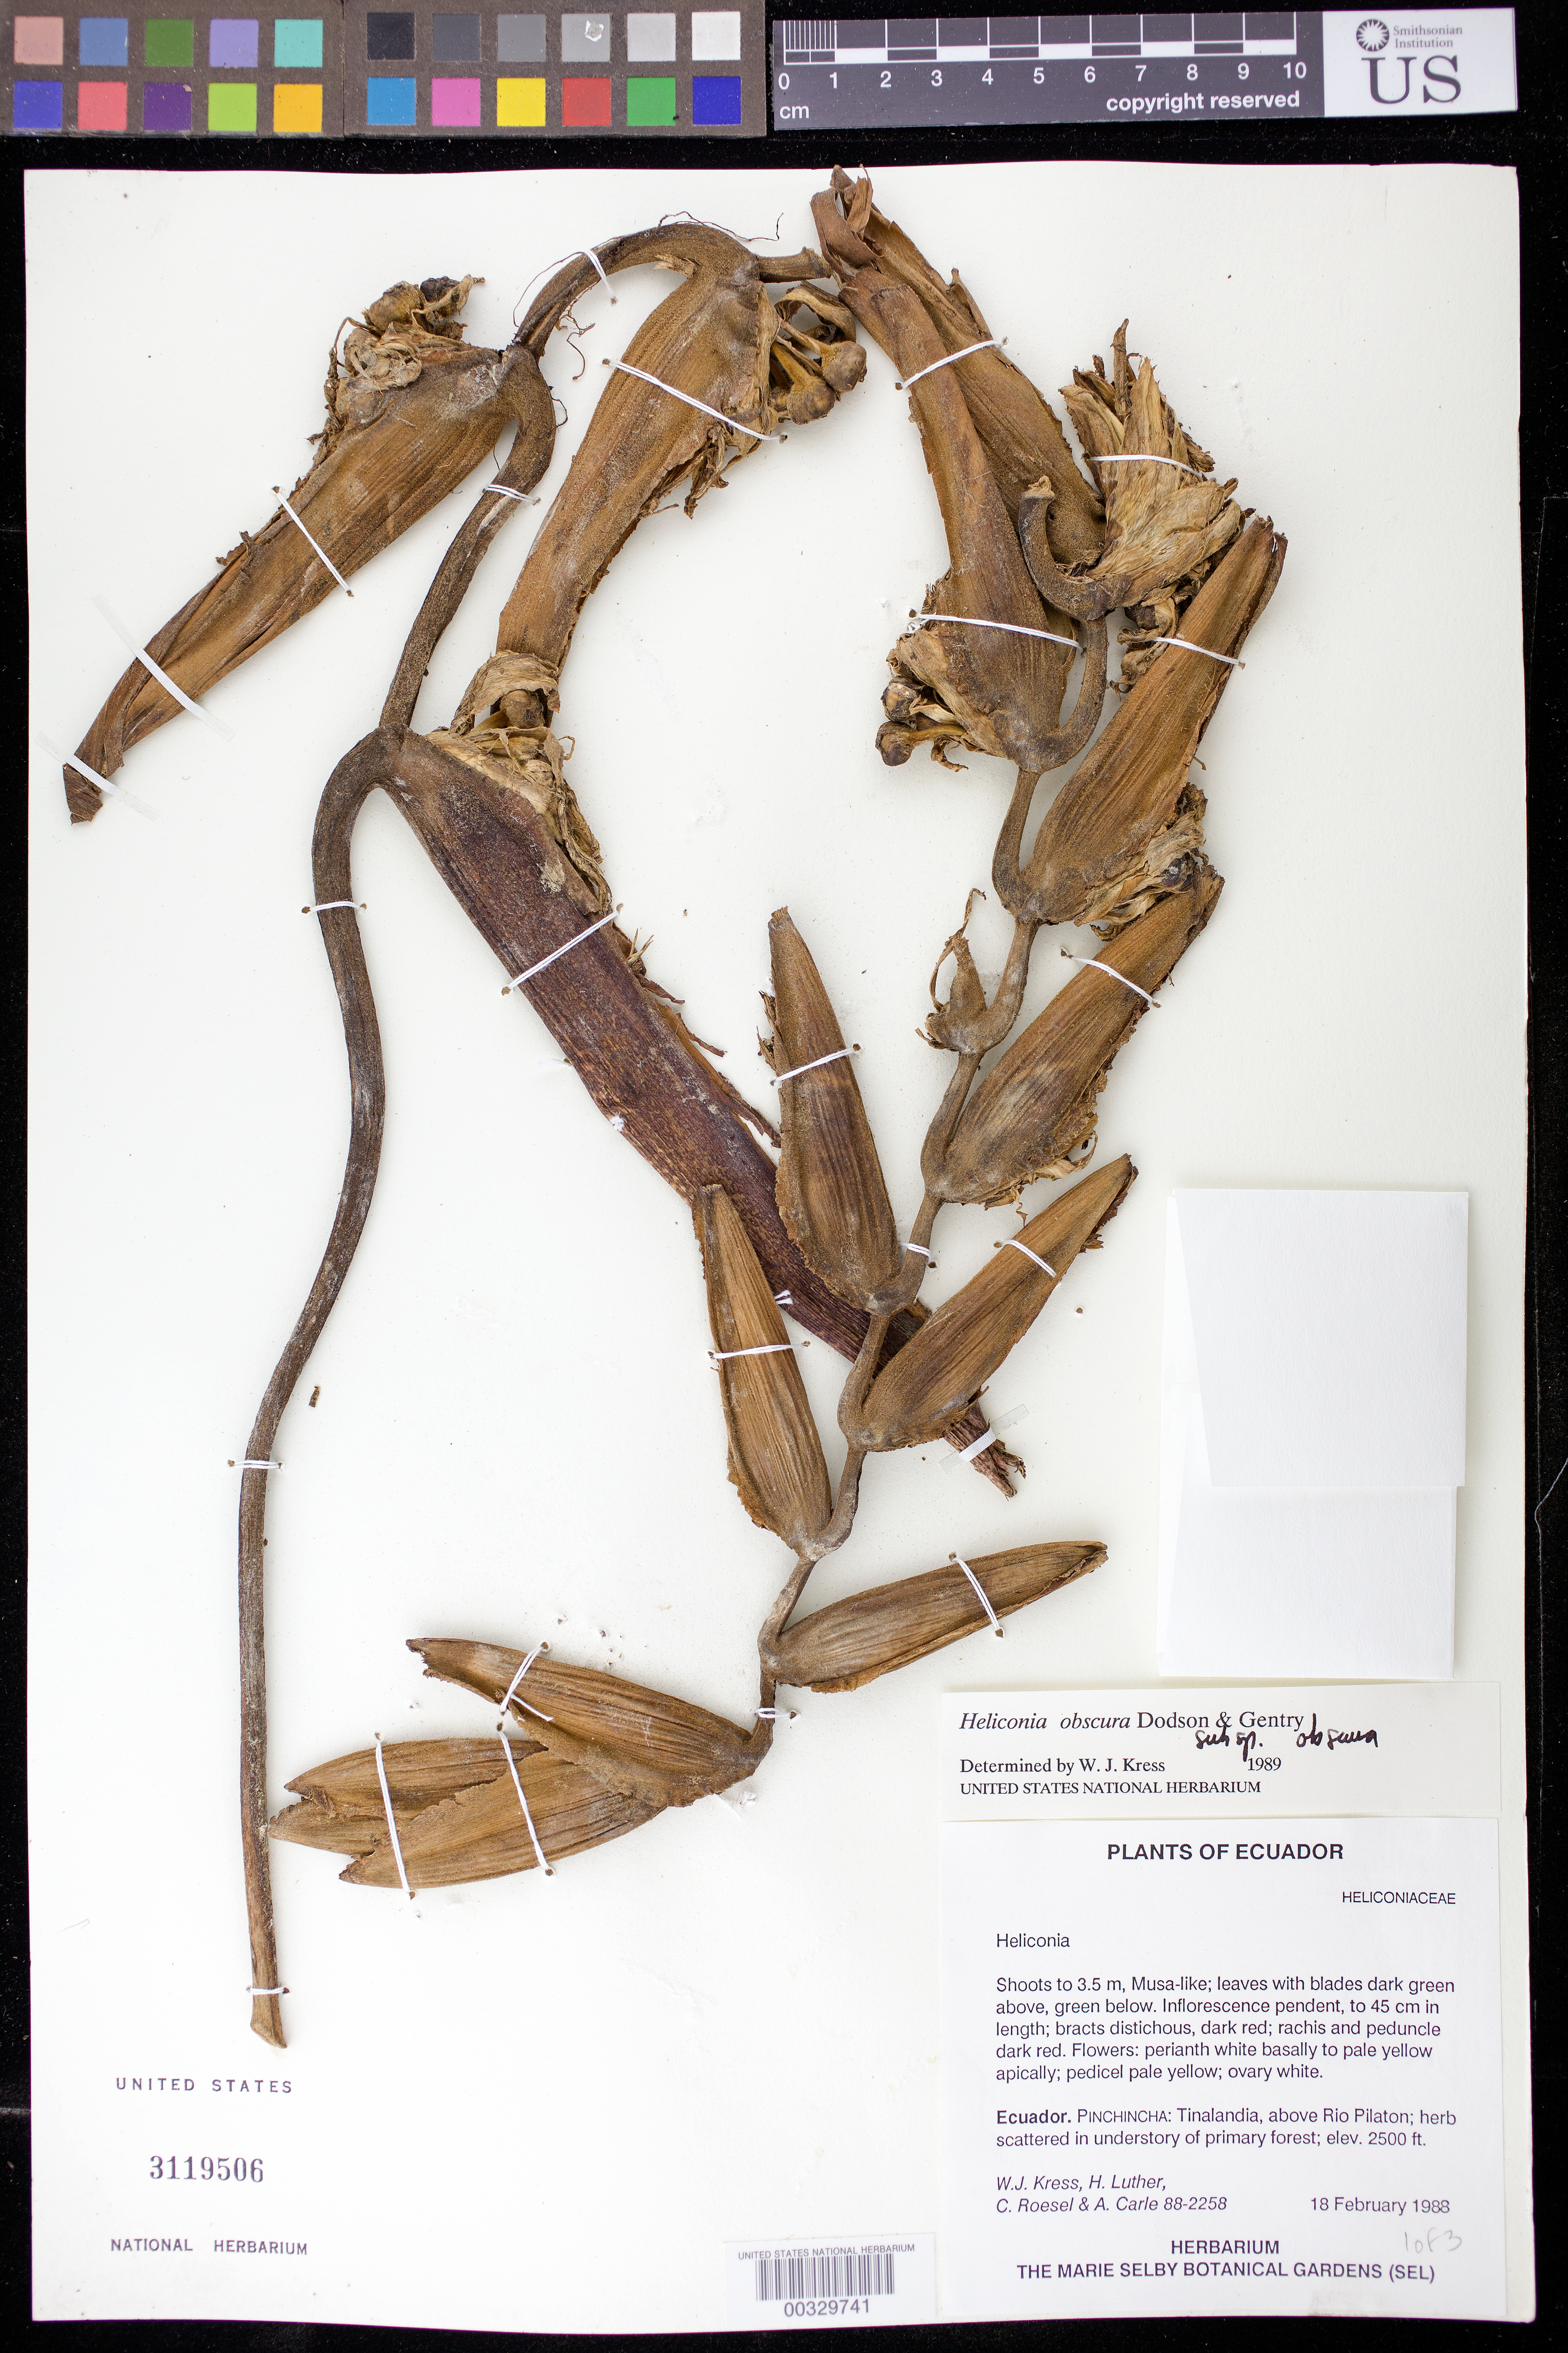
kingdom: Plantae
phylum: Tracheophyta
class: Liliopsida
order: Zingiberales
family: Heliconiaceae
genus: Heliconia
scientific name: Heliconia obscura subsp. obscura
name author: Dodson & Gentry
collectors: W. J. Kress, Harry E. Luther, C. S. Roesel & A. Carle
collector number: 88-2258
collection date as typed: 18 Feb 1988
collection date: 1988-02-18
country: Ecuador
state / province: Pichincha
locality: Tinalandia, above Rio pilaton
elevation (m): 762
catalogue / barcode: US 3119506